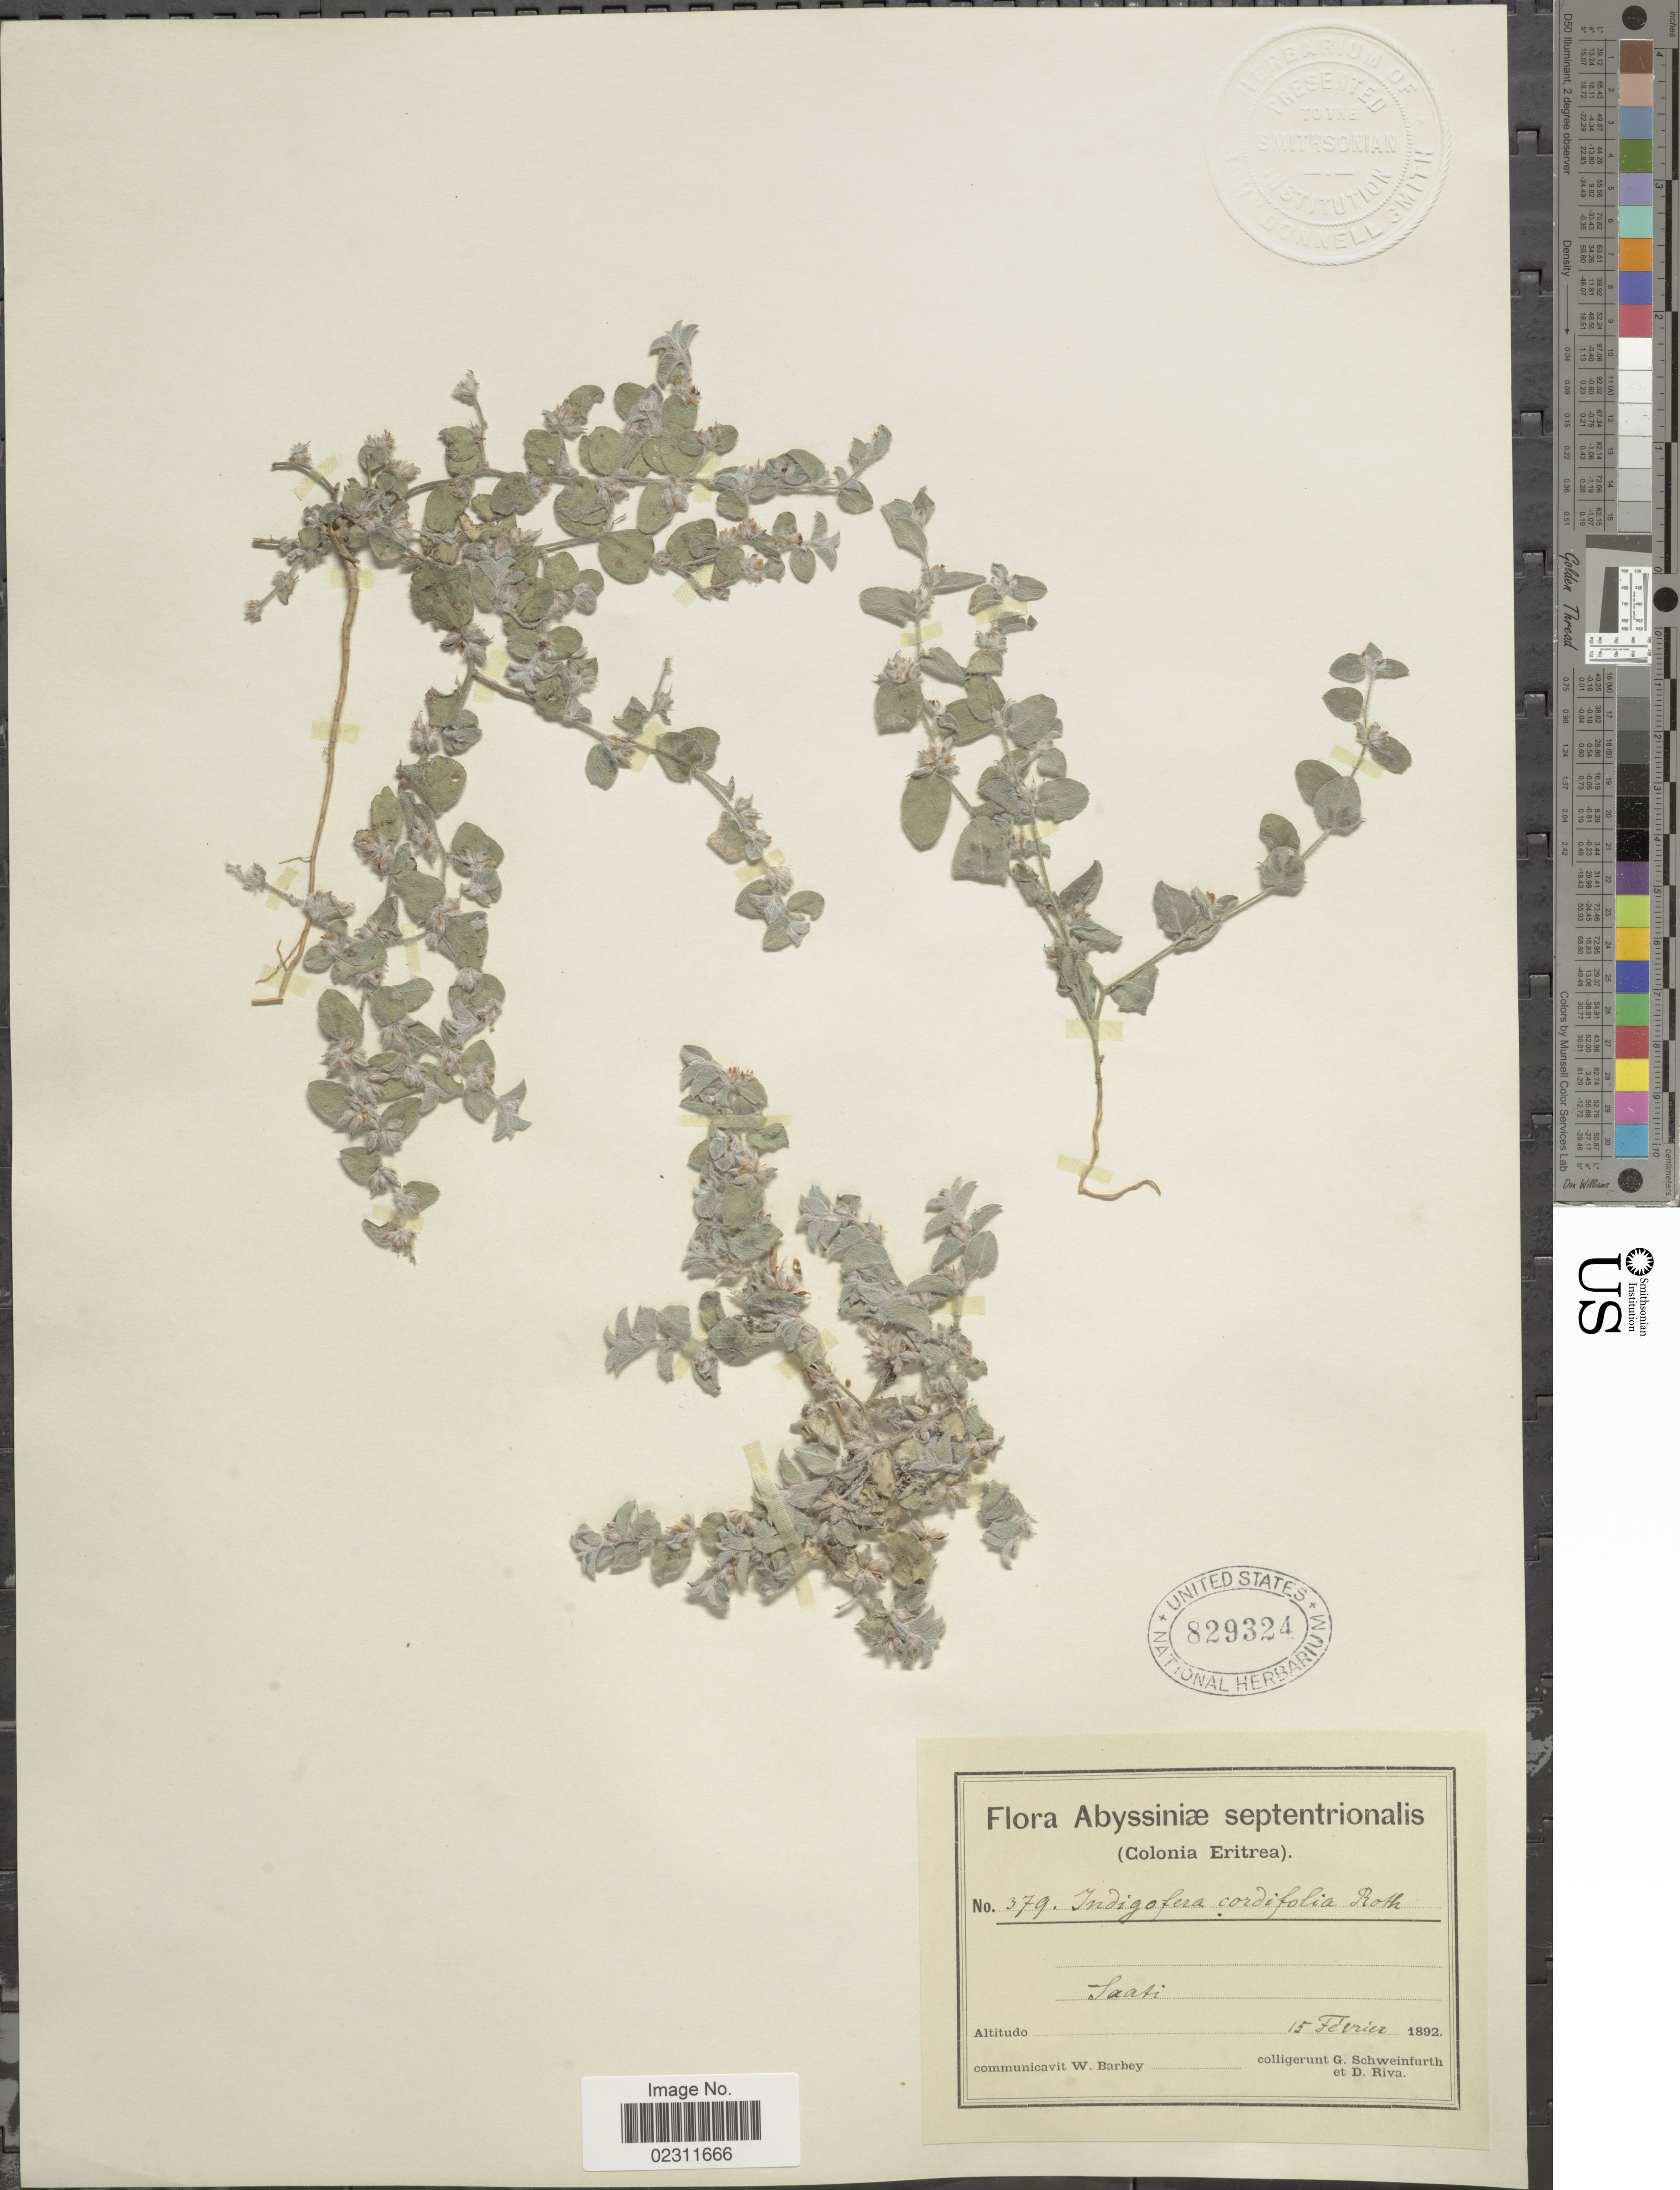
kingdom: Plantae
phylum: Tracheophyta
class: Magnoliopsida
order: Fabales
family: Fabaceae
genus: Indigofera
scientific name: Indigofera cordifolia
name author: Roth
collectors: G. A. Schweinfurth (herbarium) & D. Riva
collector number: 379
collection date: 1892-02-15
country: Eritrea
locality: Abyssiniae septentrionalis, Saati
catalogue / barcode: US 829324